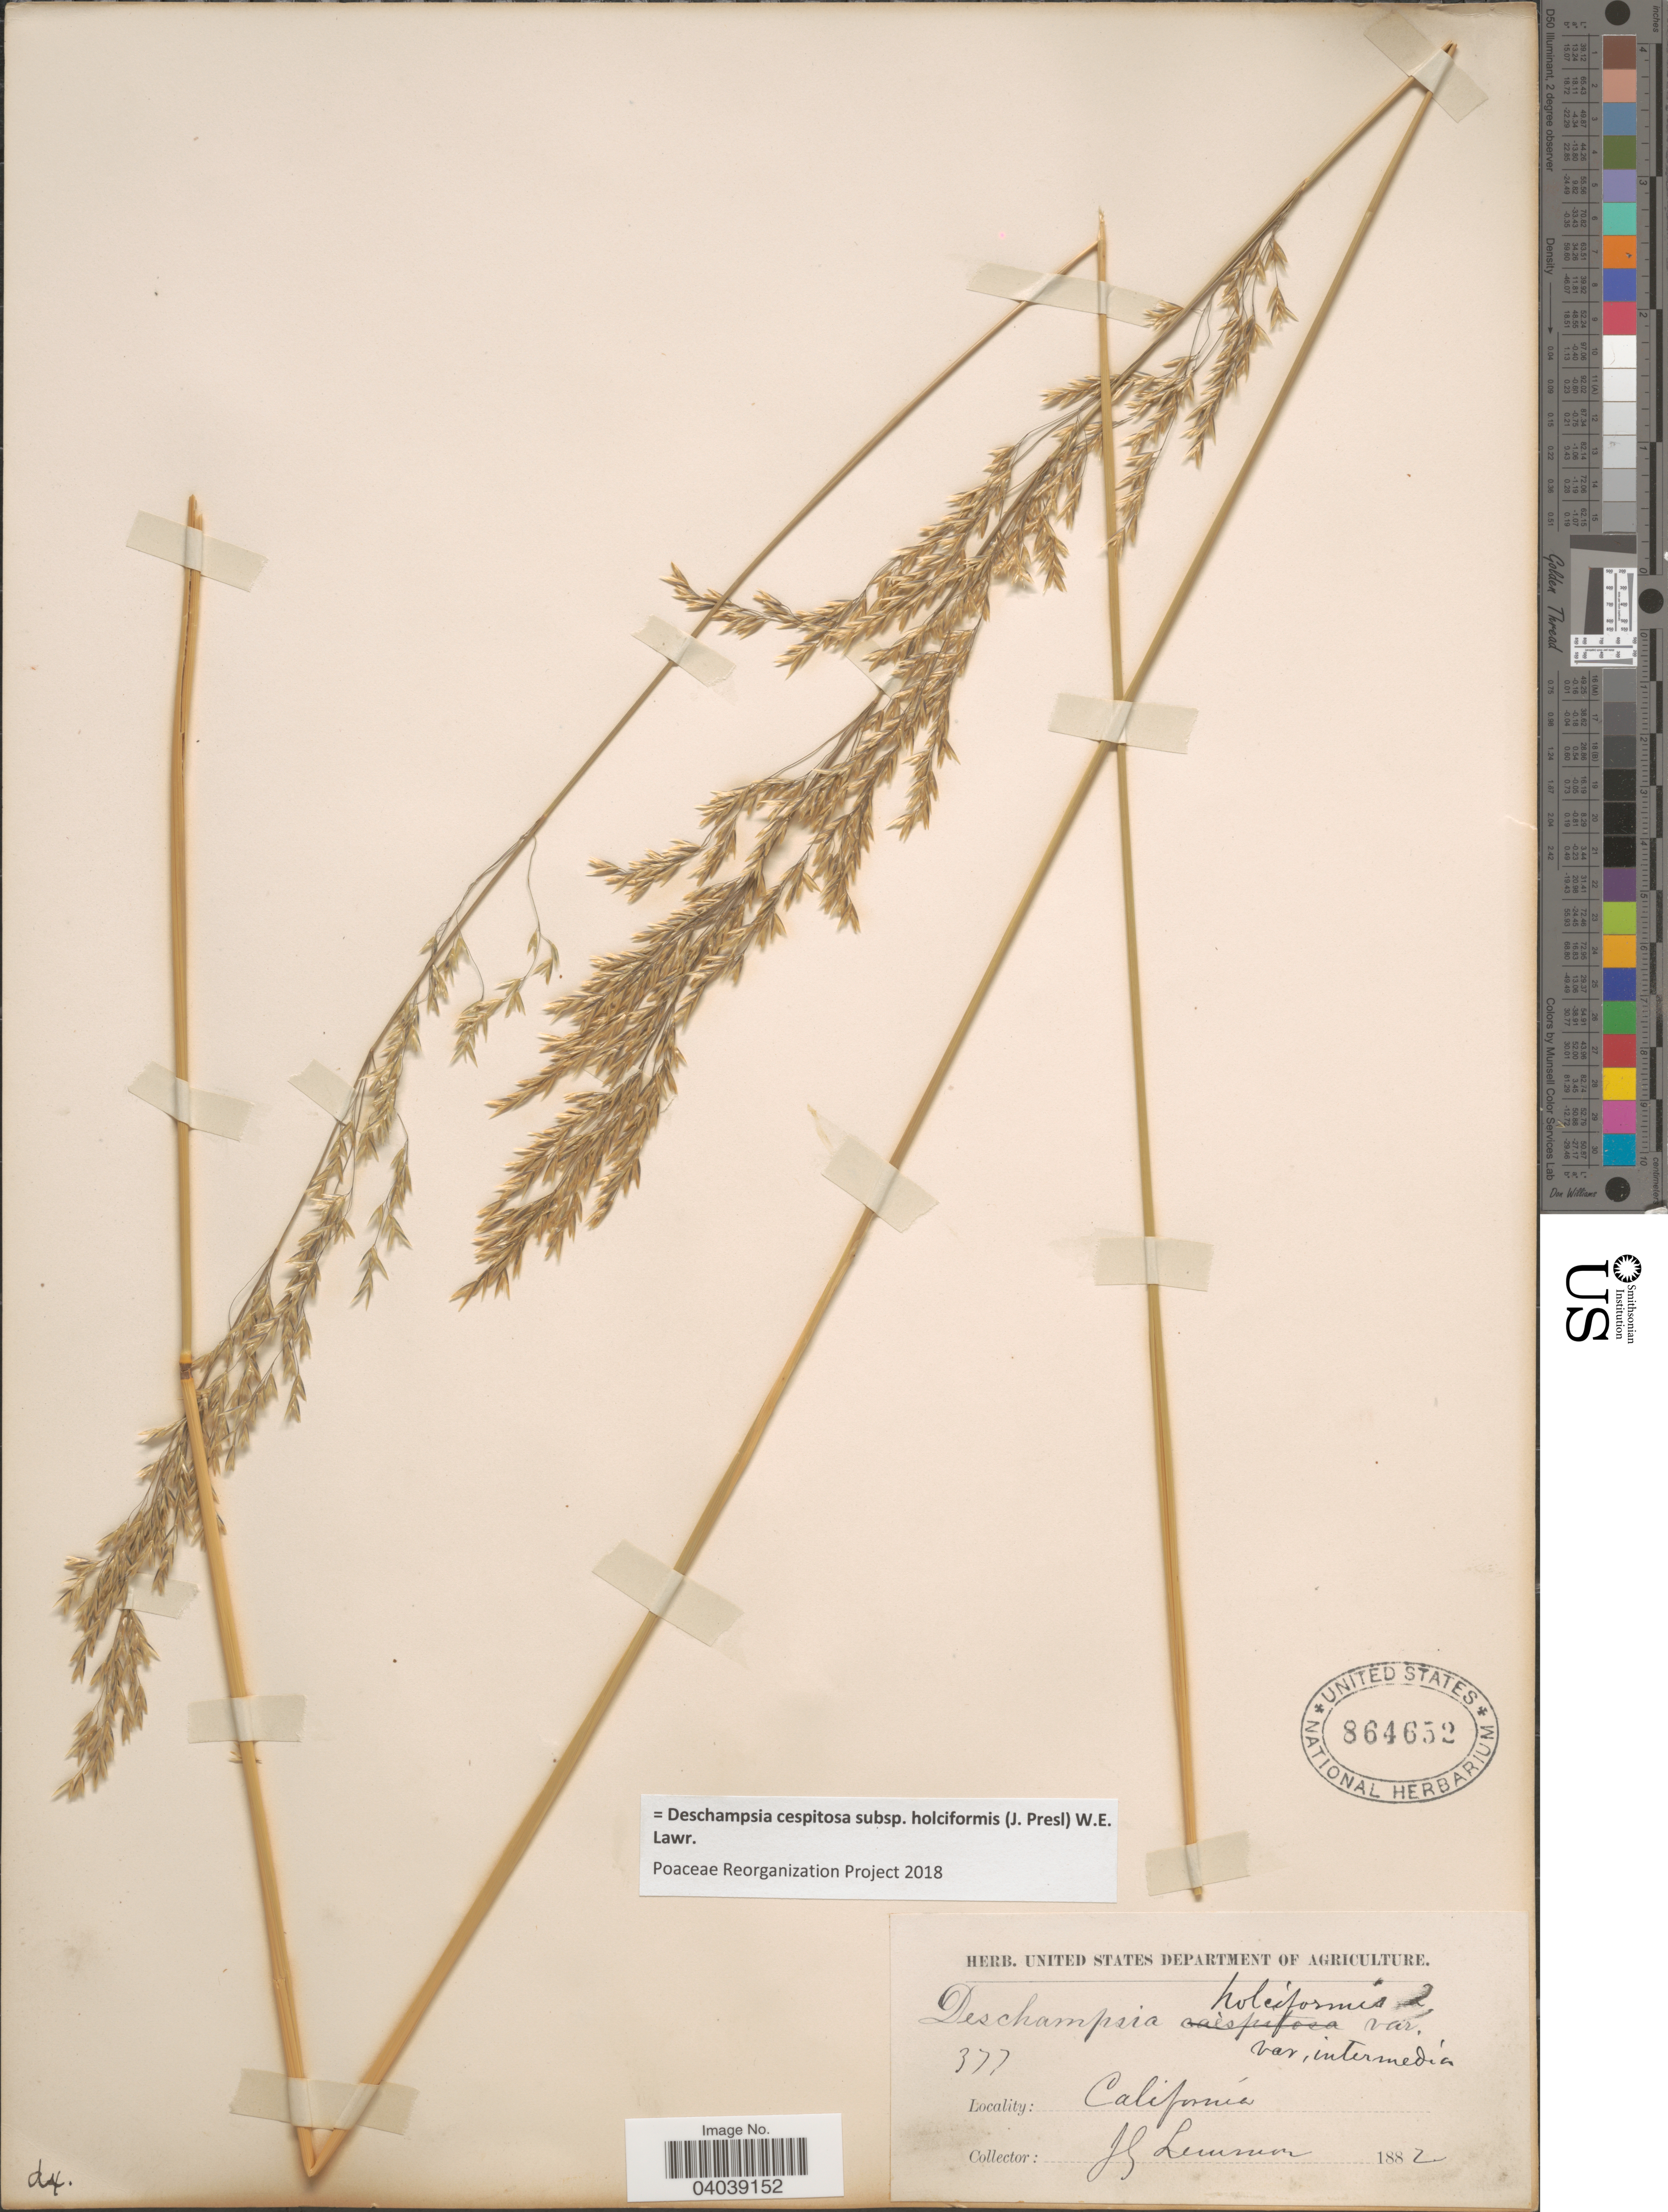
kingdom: Plantae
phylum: Tracheophyta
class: Liliopsida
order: Poales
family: Poaceae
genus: Deschampsia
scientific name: Deschampsia cespitosa subsp. holciformis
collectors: J. Lemmon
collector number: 377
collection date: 1882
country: United States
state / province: California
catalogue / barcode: US 864652